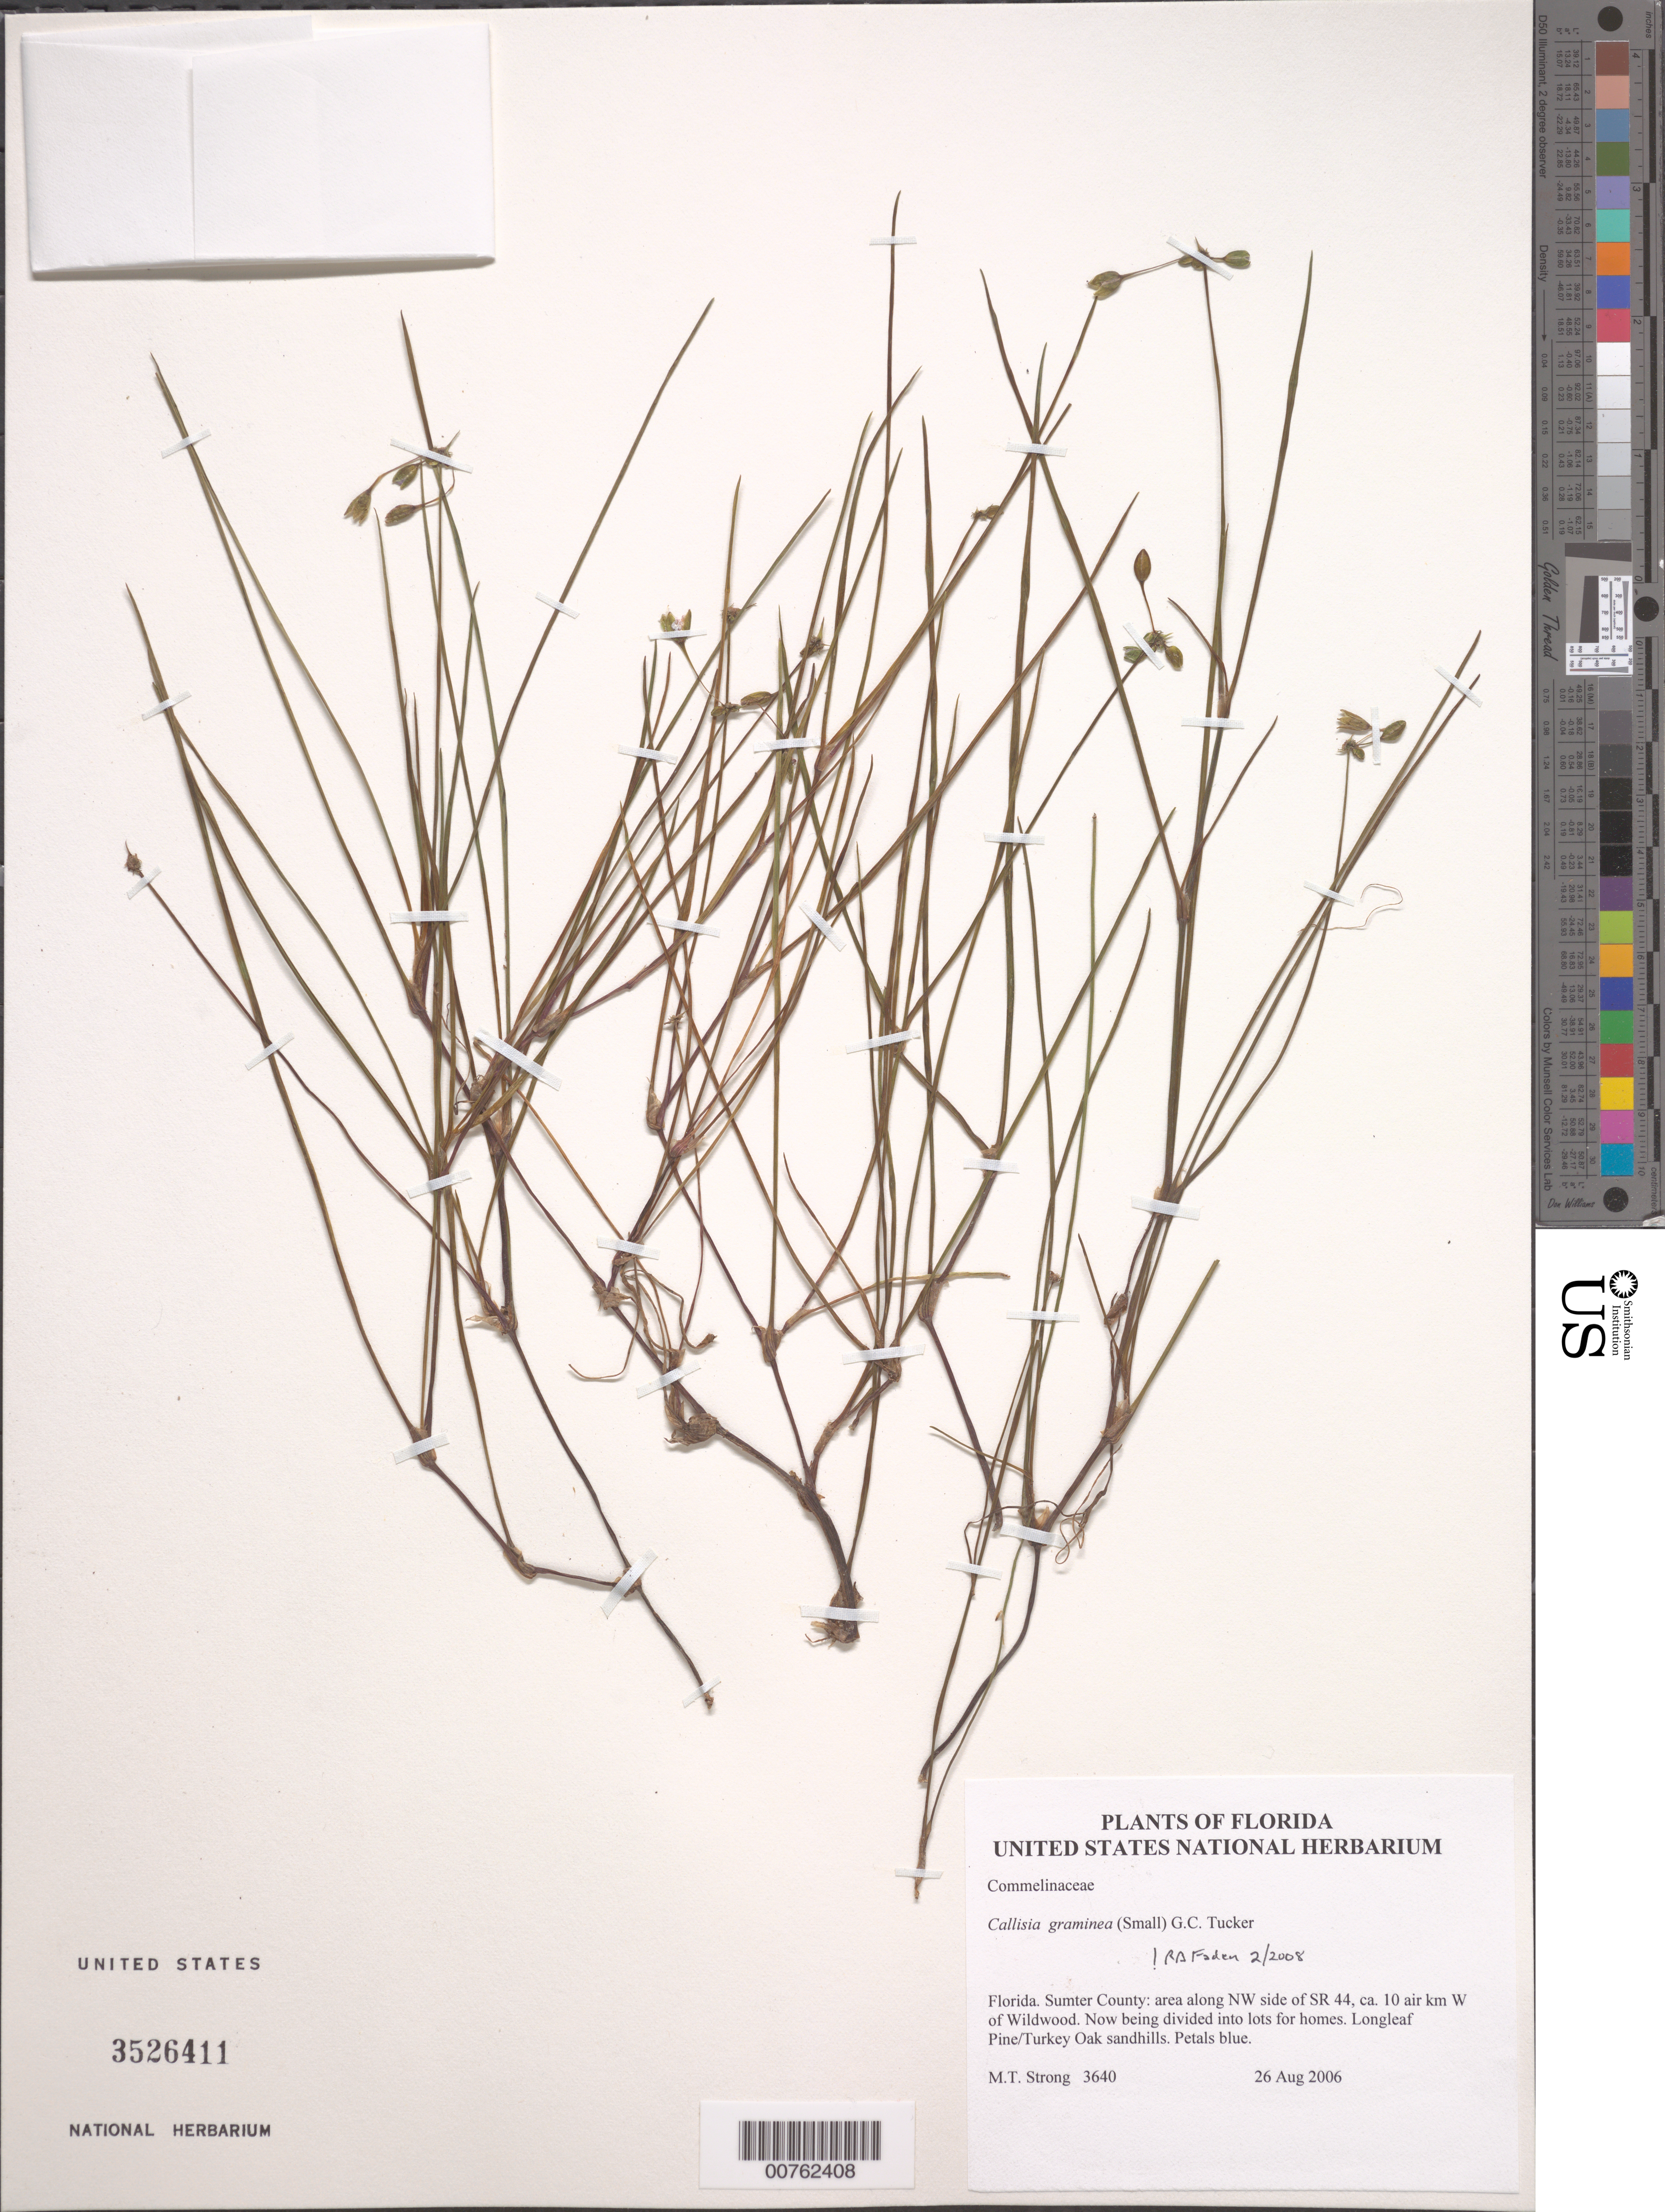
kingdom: Plantae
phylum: Tracheophyta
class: Liliopsida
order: Commelinales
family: Commelinaceae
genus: Cuthbertia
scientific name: Cuthbertia graminea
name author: Small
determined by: Strong, Mark T., (BOT), Smithsonian Institution - National Museum of Natural History (UNITED STATES)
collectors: M. T. Strong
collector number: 3640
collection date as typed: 26 Aug 2006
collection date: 2006-08-26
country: United States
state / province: Florida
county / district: Sumter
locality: Area along NW side of SR 44, ca. 10 air km W of Wildwood.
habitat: Longleaf Pine/Turkey Oak sandhills.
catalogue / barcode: US 3526411